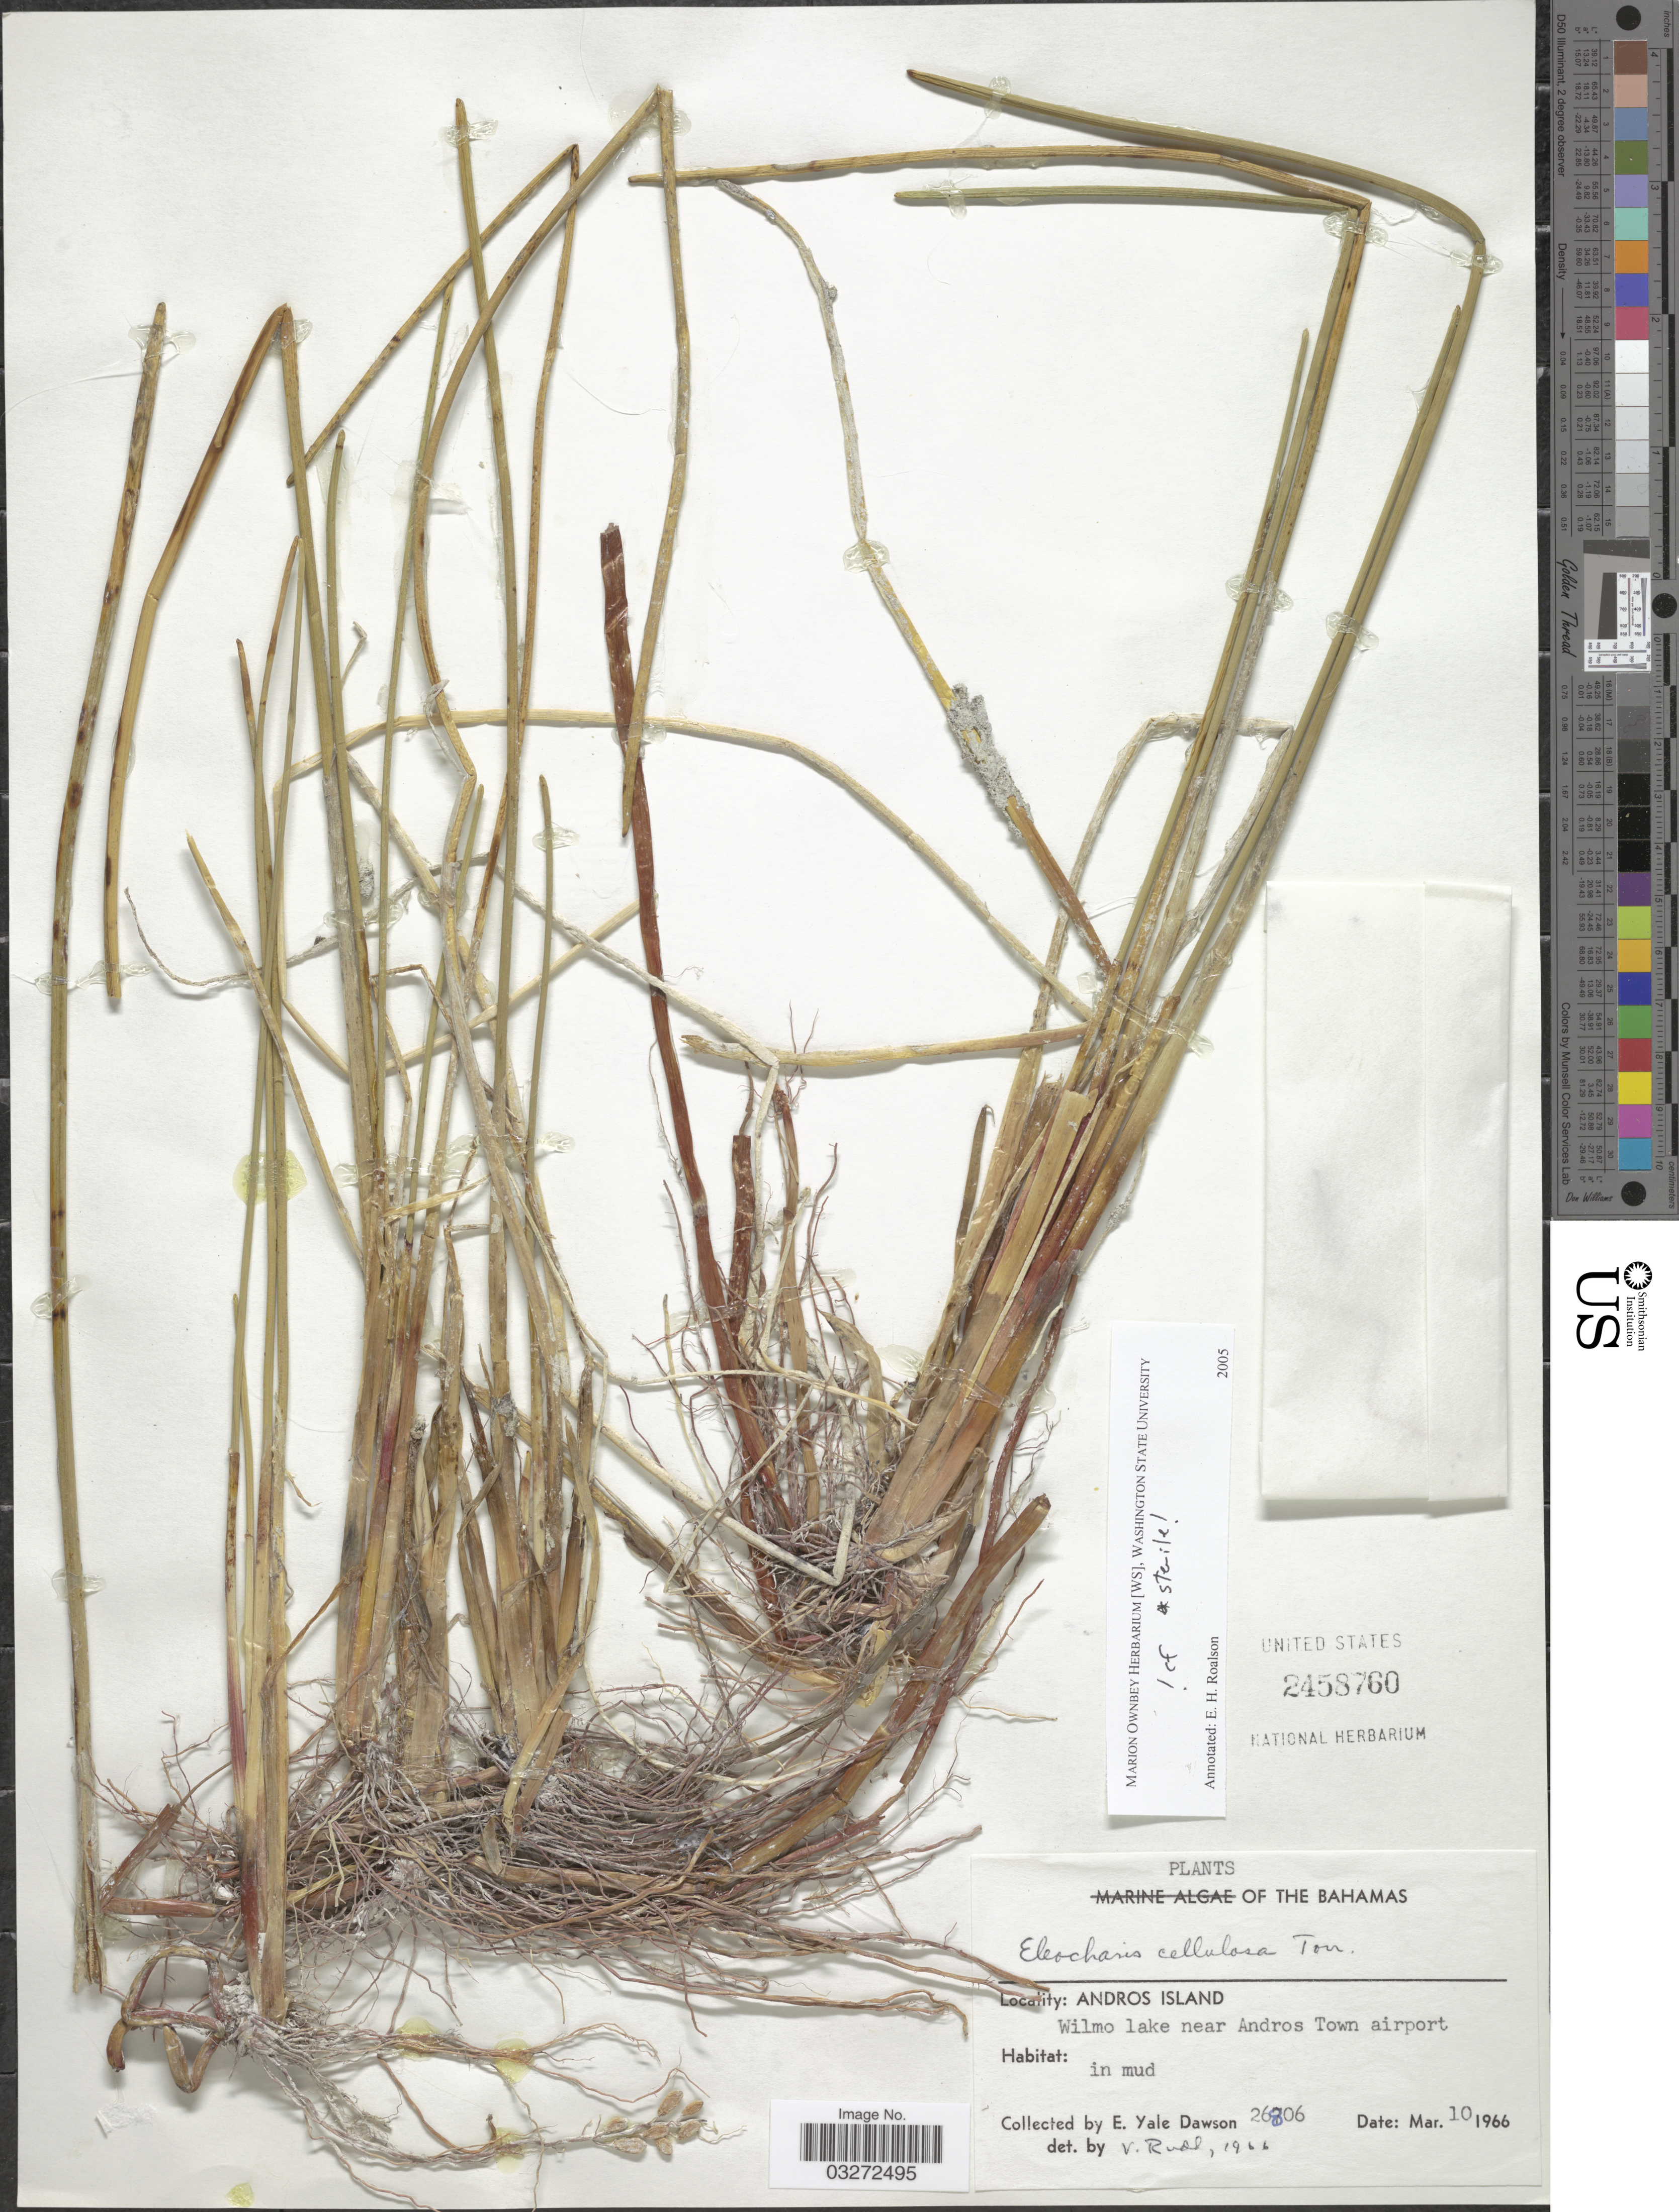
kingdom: Plantae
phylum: Tracheophyta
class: Liliopsida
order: Poales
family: Cyperaceae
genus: Eleocharis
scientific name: Eleocharis cellulosa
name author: Torr.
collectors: N. Yensen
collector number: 26806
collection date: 1966-03-10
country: Bahamas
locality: Andros Islands. Wilmo lake near Andros Town airport.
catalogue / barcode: US 2458760